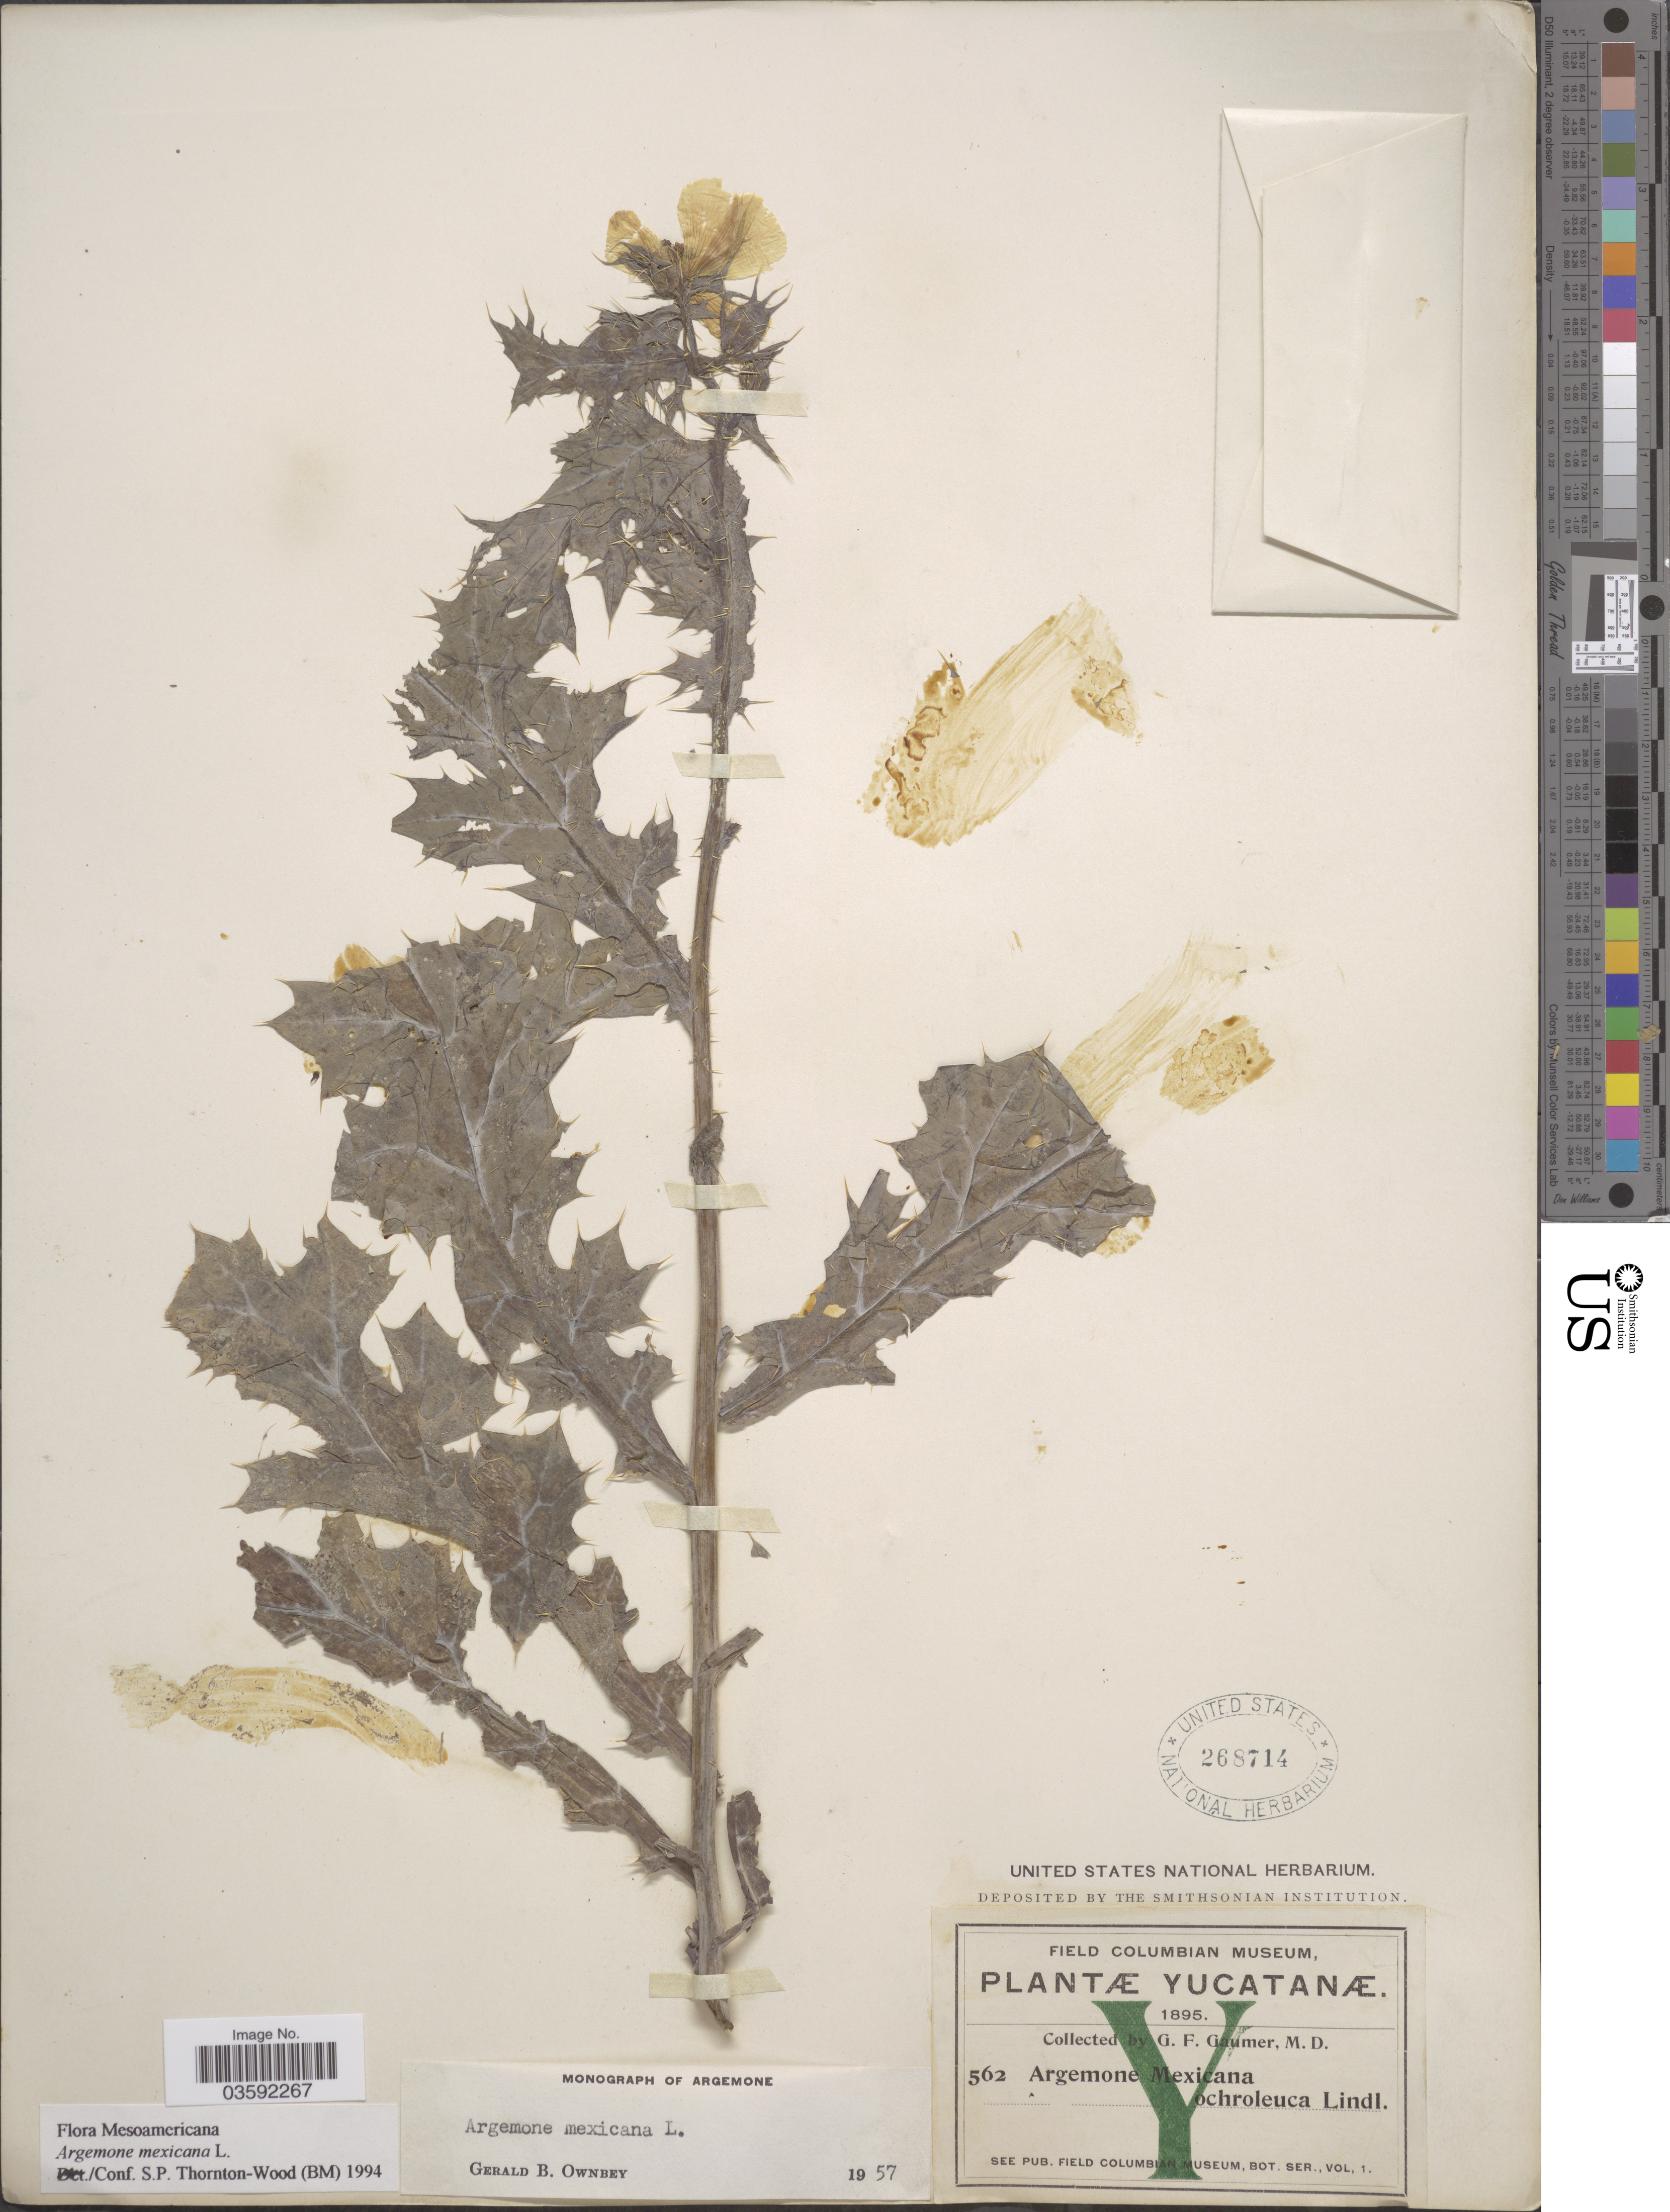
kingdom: Plantae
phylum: Tracheophyta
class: Magnoliopsida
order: Ranunculales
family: Papaveraceae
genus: Argemone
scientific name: Argemone mexicana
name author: L.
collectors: G. F. Gaumer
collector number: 562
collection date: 1895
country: Mexico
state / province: Yucatán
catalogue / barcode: US 268714